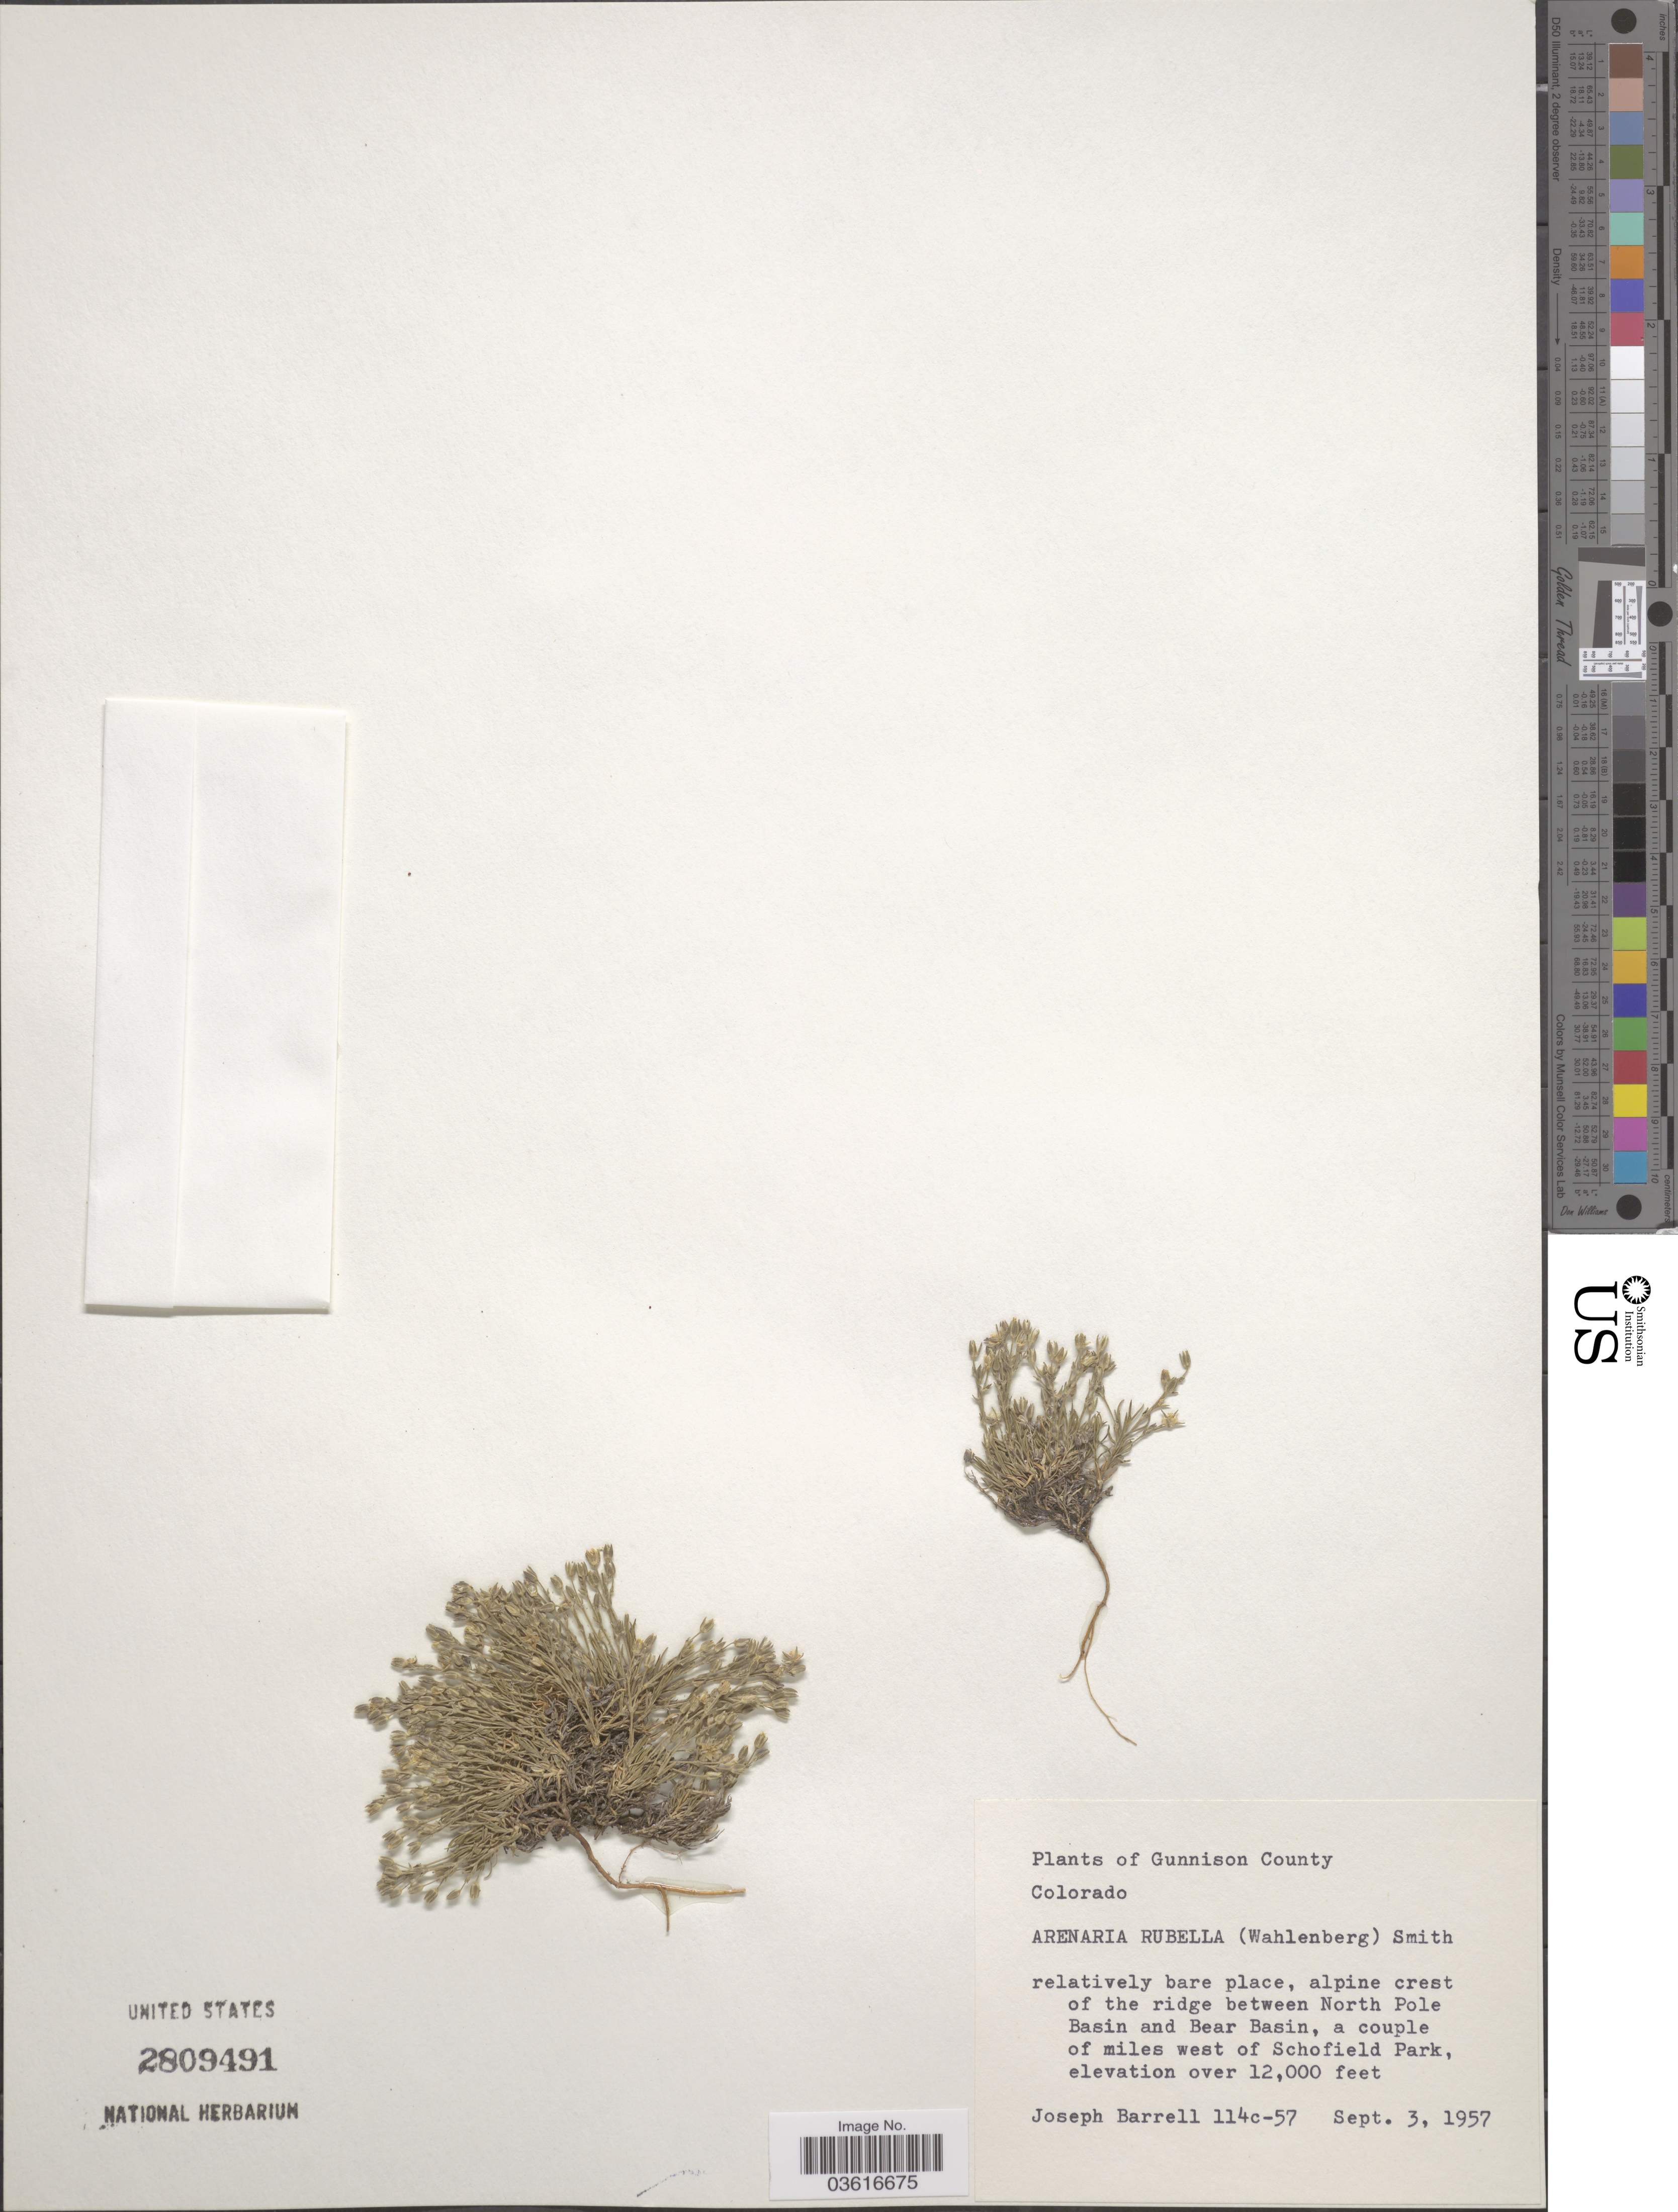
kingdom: Plantae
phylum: Tracheophyta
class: Magnoliopsida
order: Caryophyllales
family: Caryophyllaceae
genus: Minuartia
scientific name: Minuartia rubella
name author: (Wahlenb.) Hiern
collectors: J. Barrell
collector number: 114c-57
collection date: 1957-09-03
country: United States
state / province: Colorado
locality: Gunnison County. The ridge between North Pole Basin and Bear Basin, a couple of miles west of Schofield Park.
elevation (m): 3658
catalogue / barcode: US 2809491